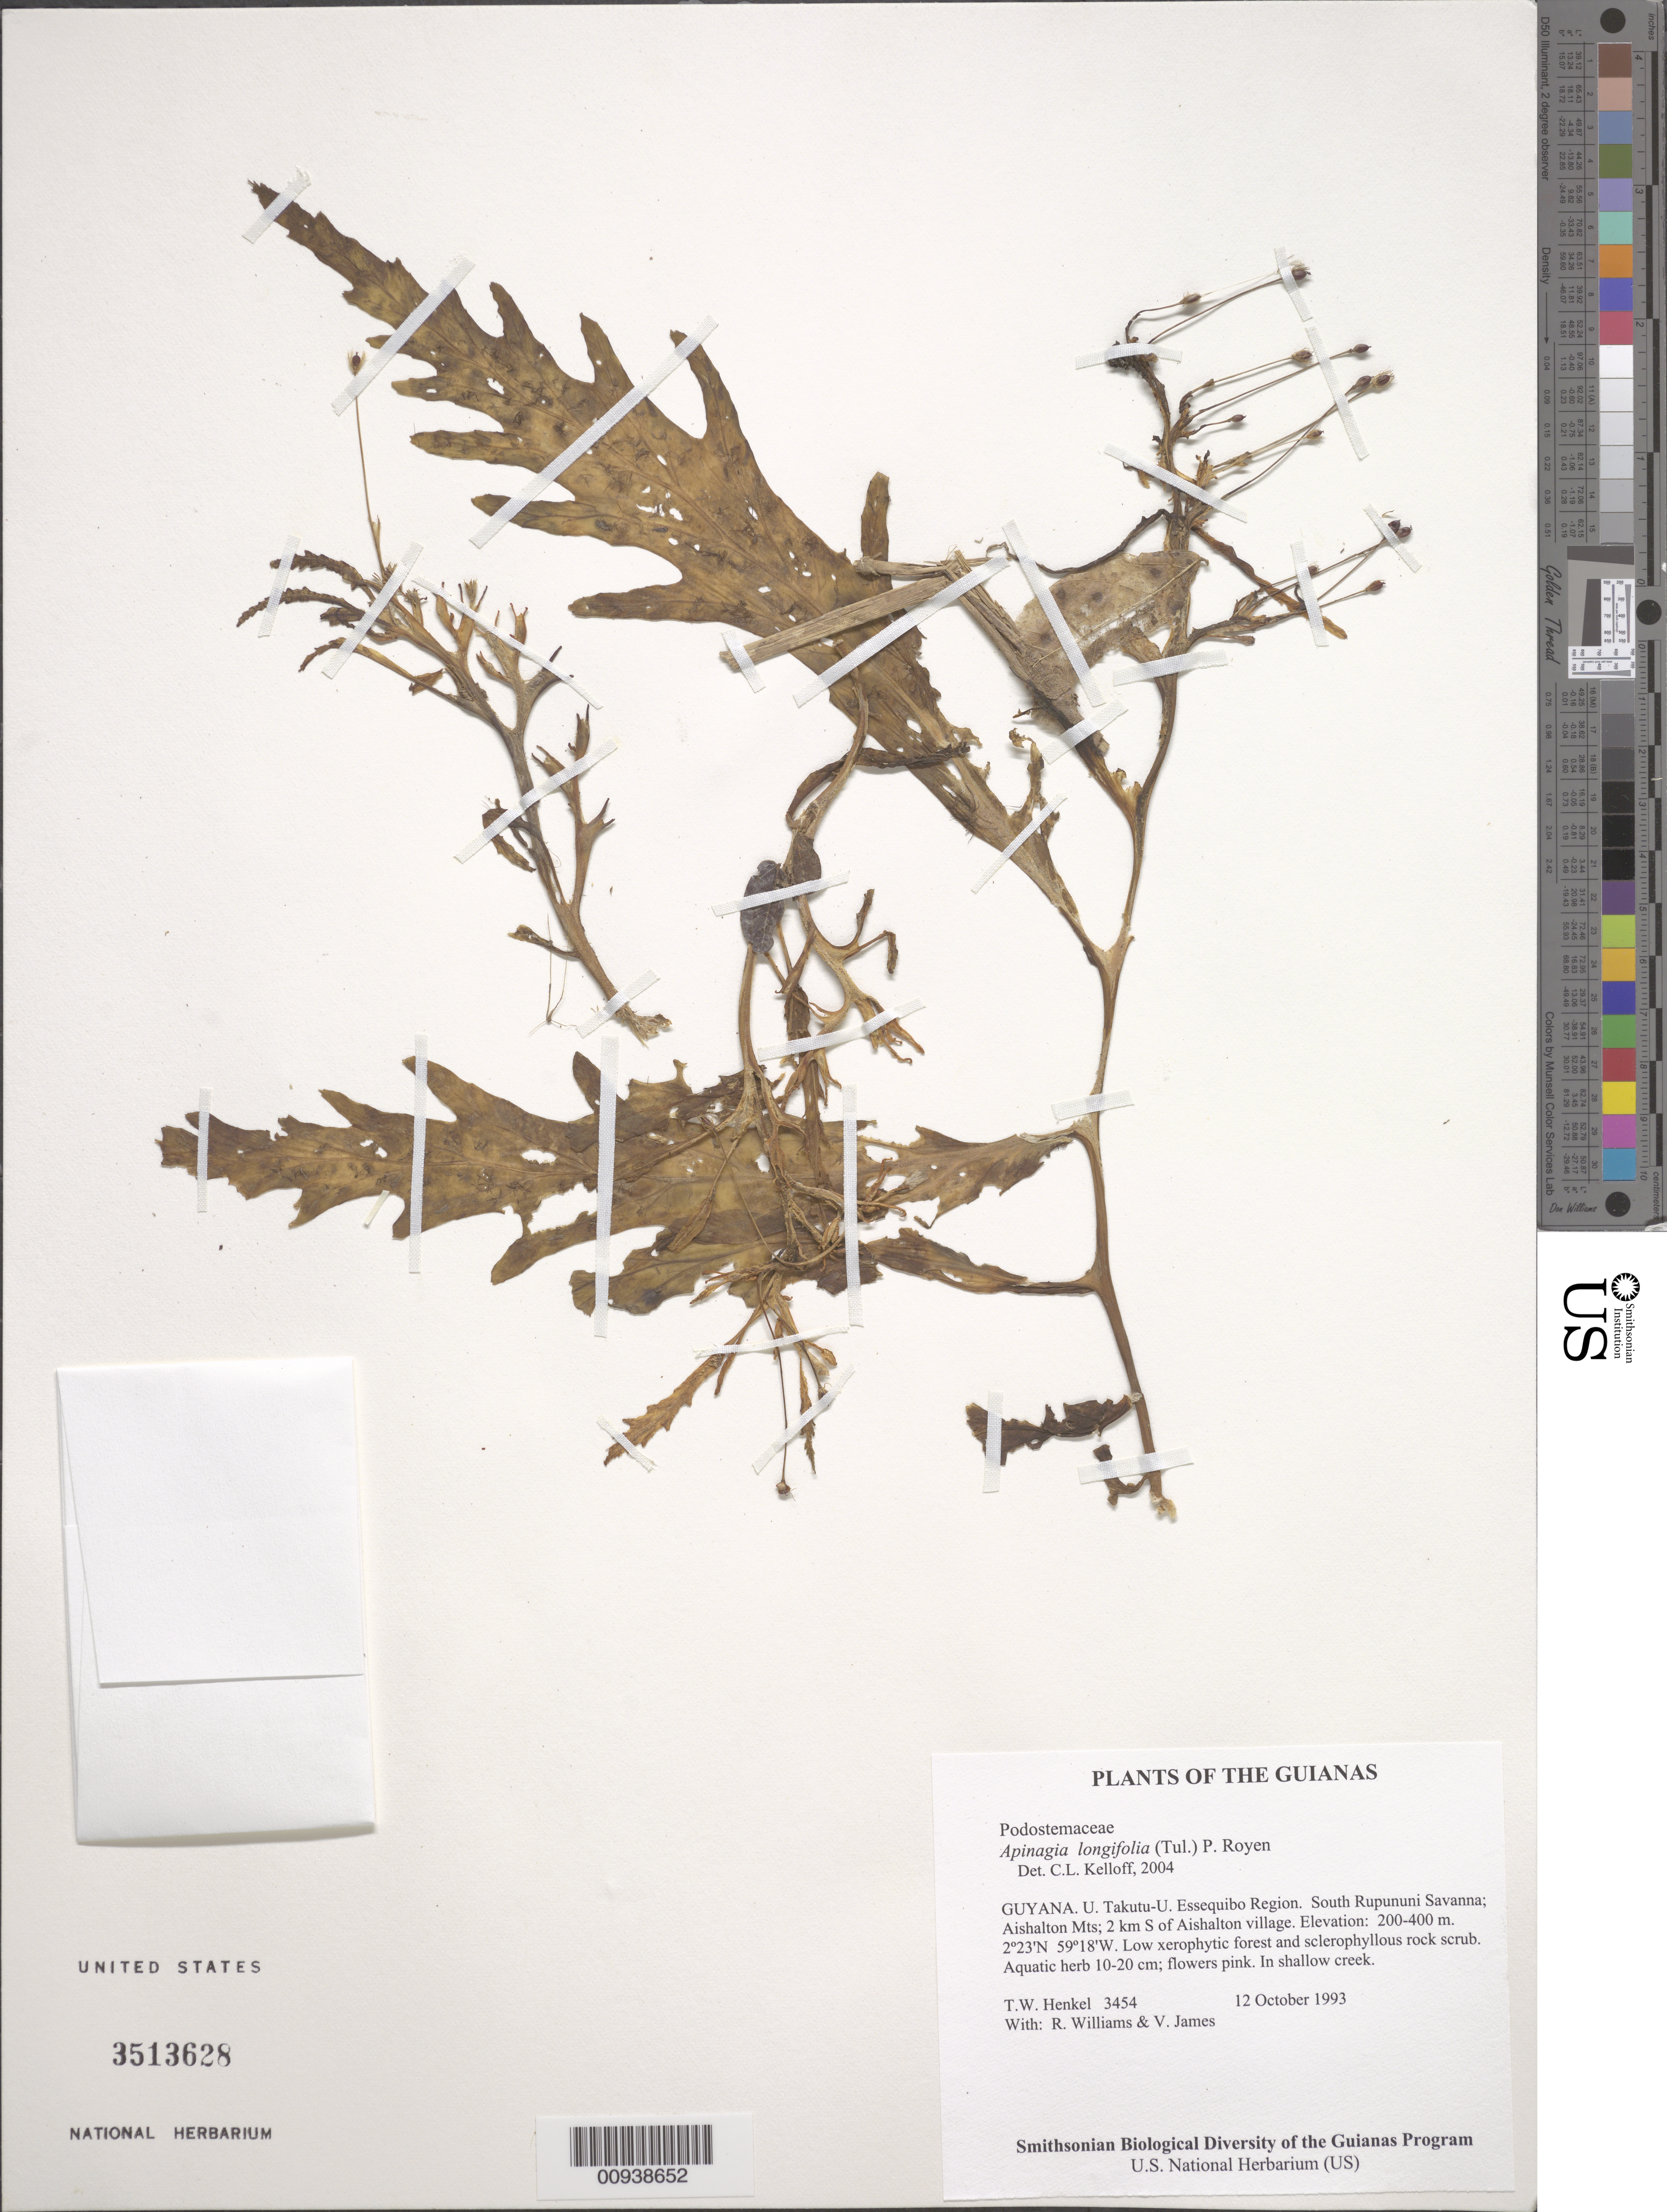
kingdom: Plantae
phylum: Tracheophyta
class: Magnoliopsida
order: Malpighiales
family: Podostemaceae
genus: Apinagia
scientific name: Apinagia longifolia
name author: (Tul.) P. Royen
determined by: Kelloff, Carol L., (US), Smithsonian Institution - National Museum of Natural History (UNITED STATES)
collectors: T. Henkel, R. Williams & V. James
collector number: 3454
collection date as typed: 12 October 1993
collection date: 1993-10-12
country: Guyana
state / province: U. Takutu-U. Essequibo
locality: South Rupununi Savanna; Aishalton Mts; 2 km S of Aishalton village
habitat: Low xerophytic forest and sclerophyllous rock scrub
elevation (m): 200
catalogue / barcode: US 3513628